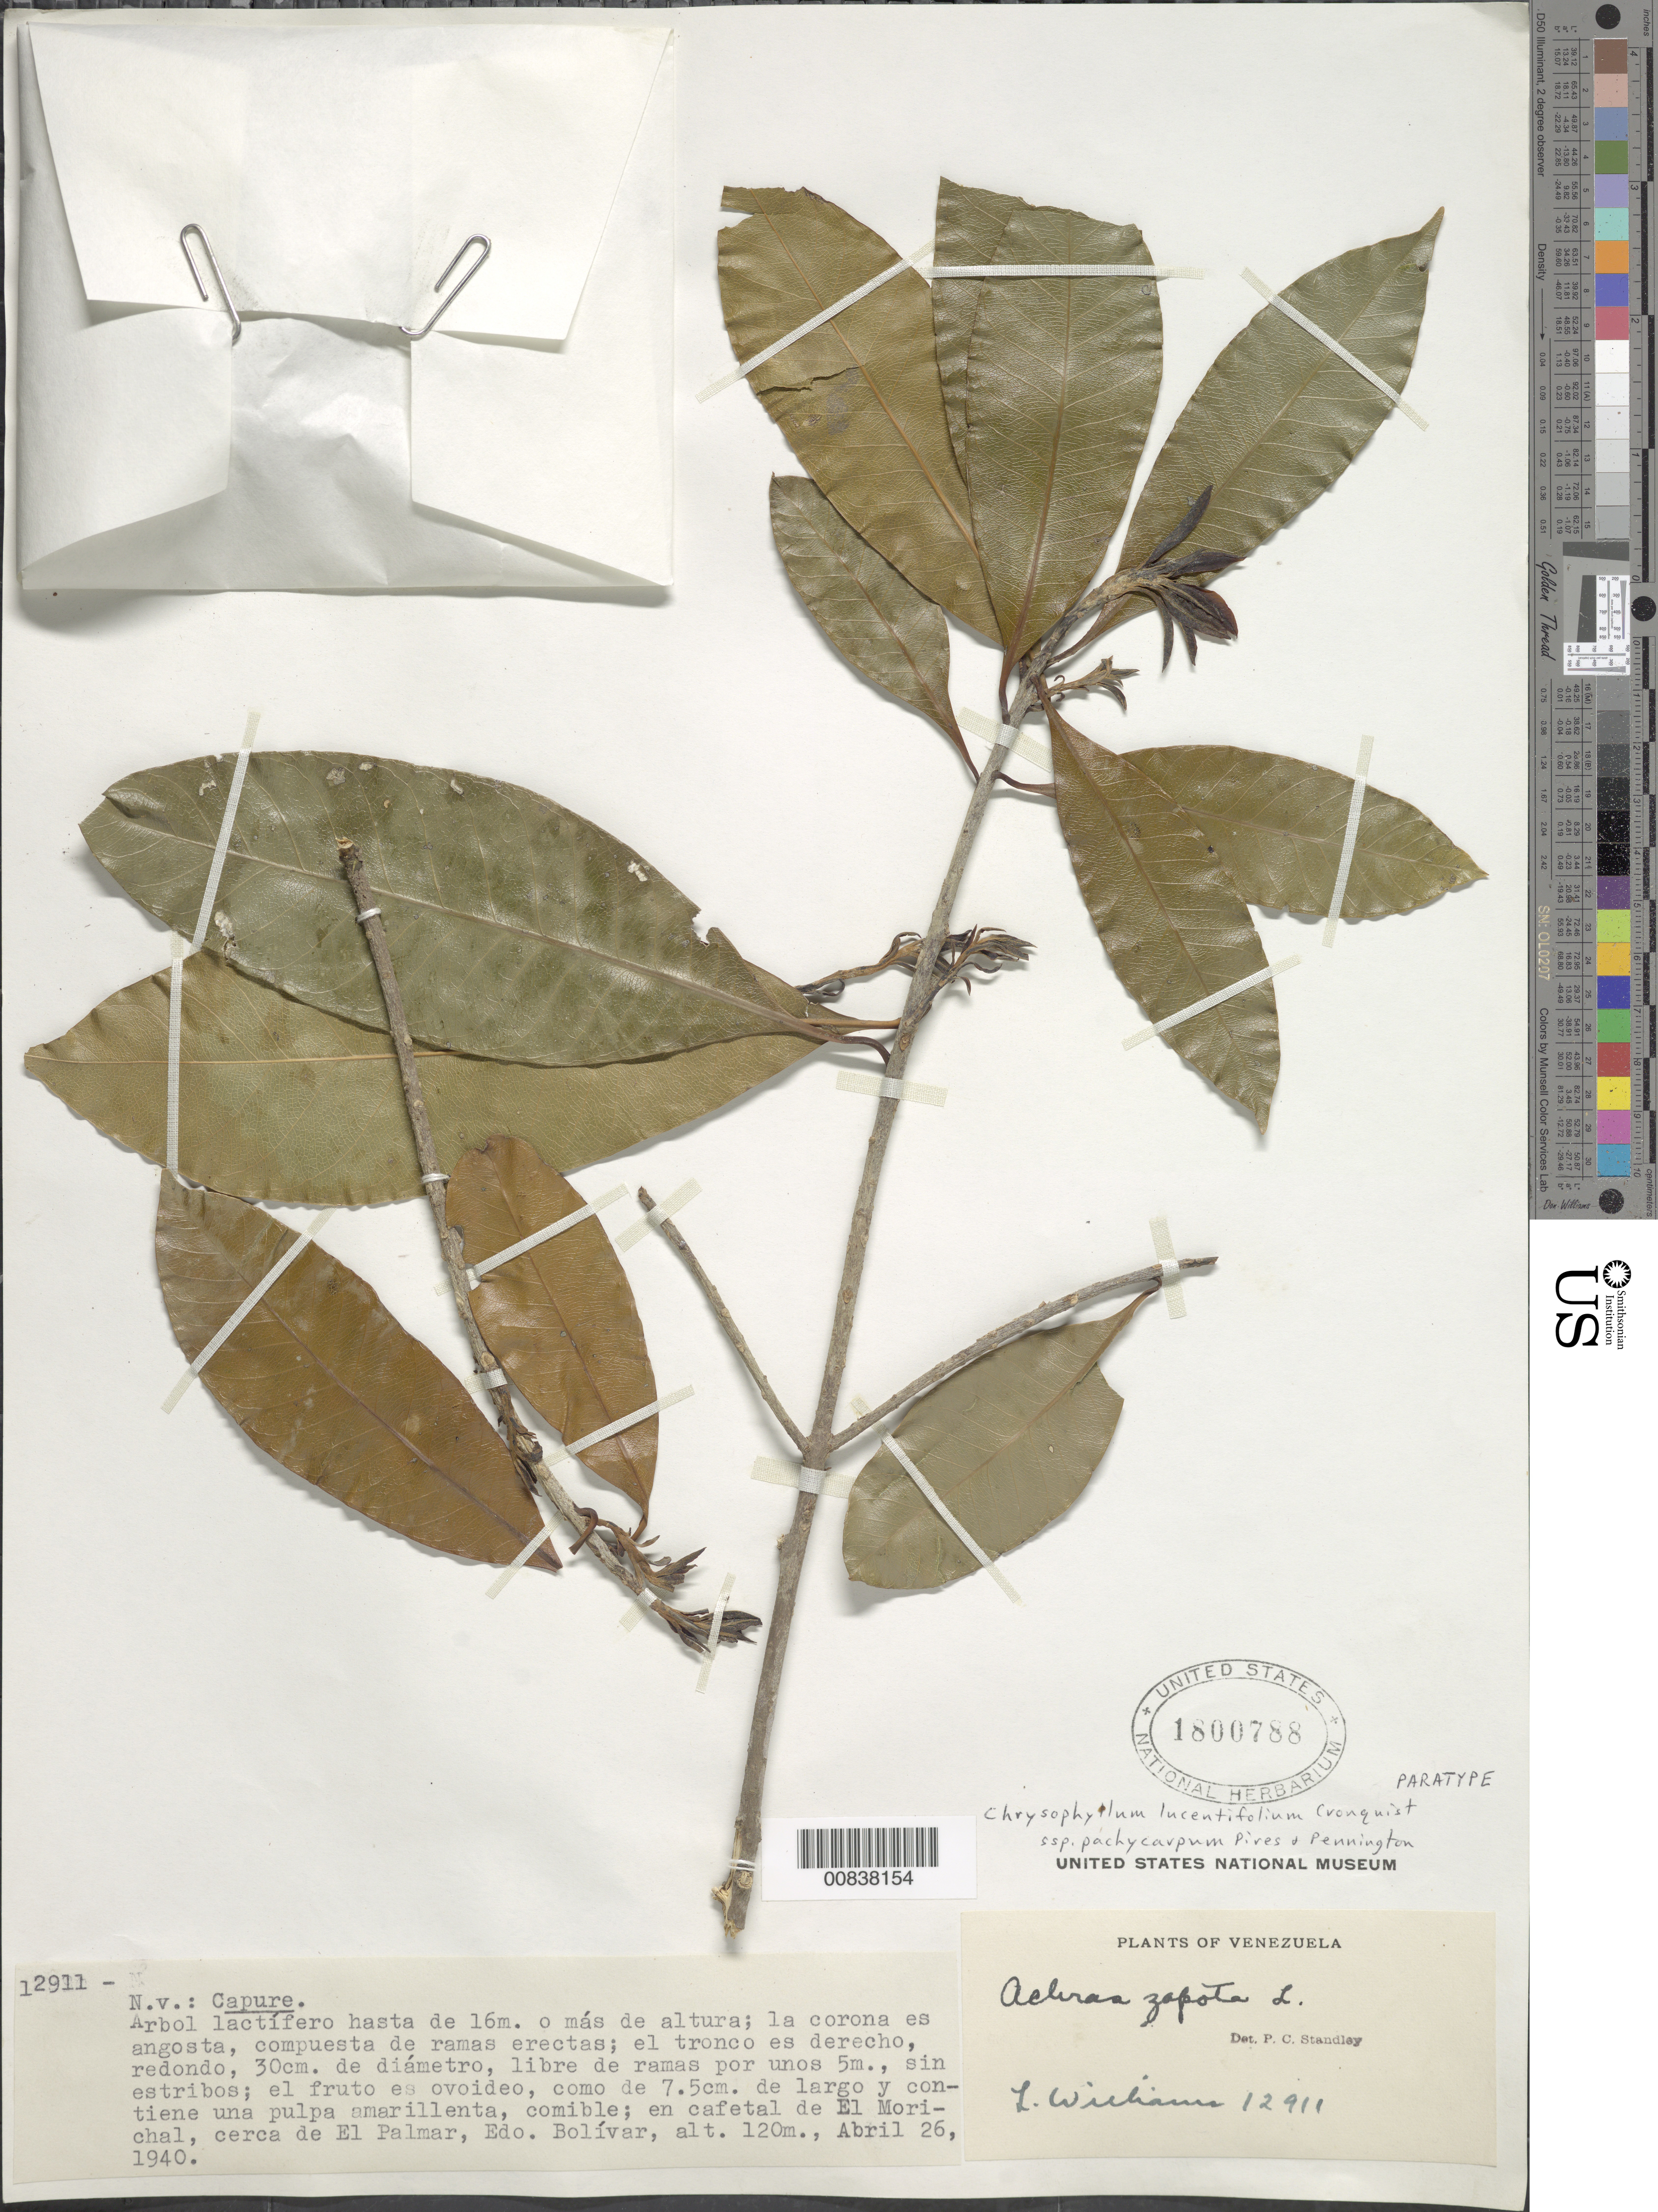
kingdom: Plantae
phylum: Tracheophyta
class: Magnoliopsida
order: Ericales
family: Sapotaceae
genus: Chrysophyllum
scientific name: Chrysophyllum lucentifolium subsp. pachycarpum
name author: Pires & T.D. Penn.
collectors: Ll. Williams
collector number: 12911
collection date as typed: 26-Apr-40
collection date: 1940-04-26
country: Venezuela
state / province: Bolívar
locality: El Palmar, El Morichal cerca de El Palmar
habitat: En cafetal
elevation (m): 120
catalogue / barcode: US 1800788